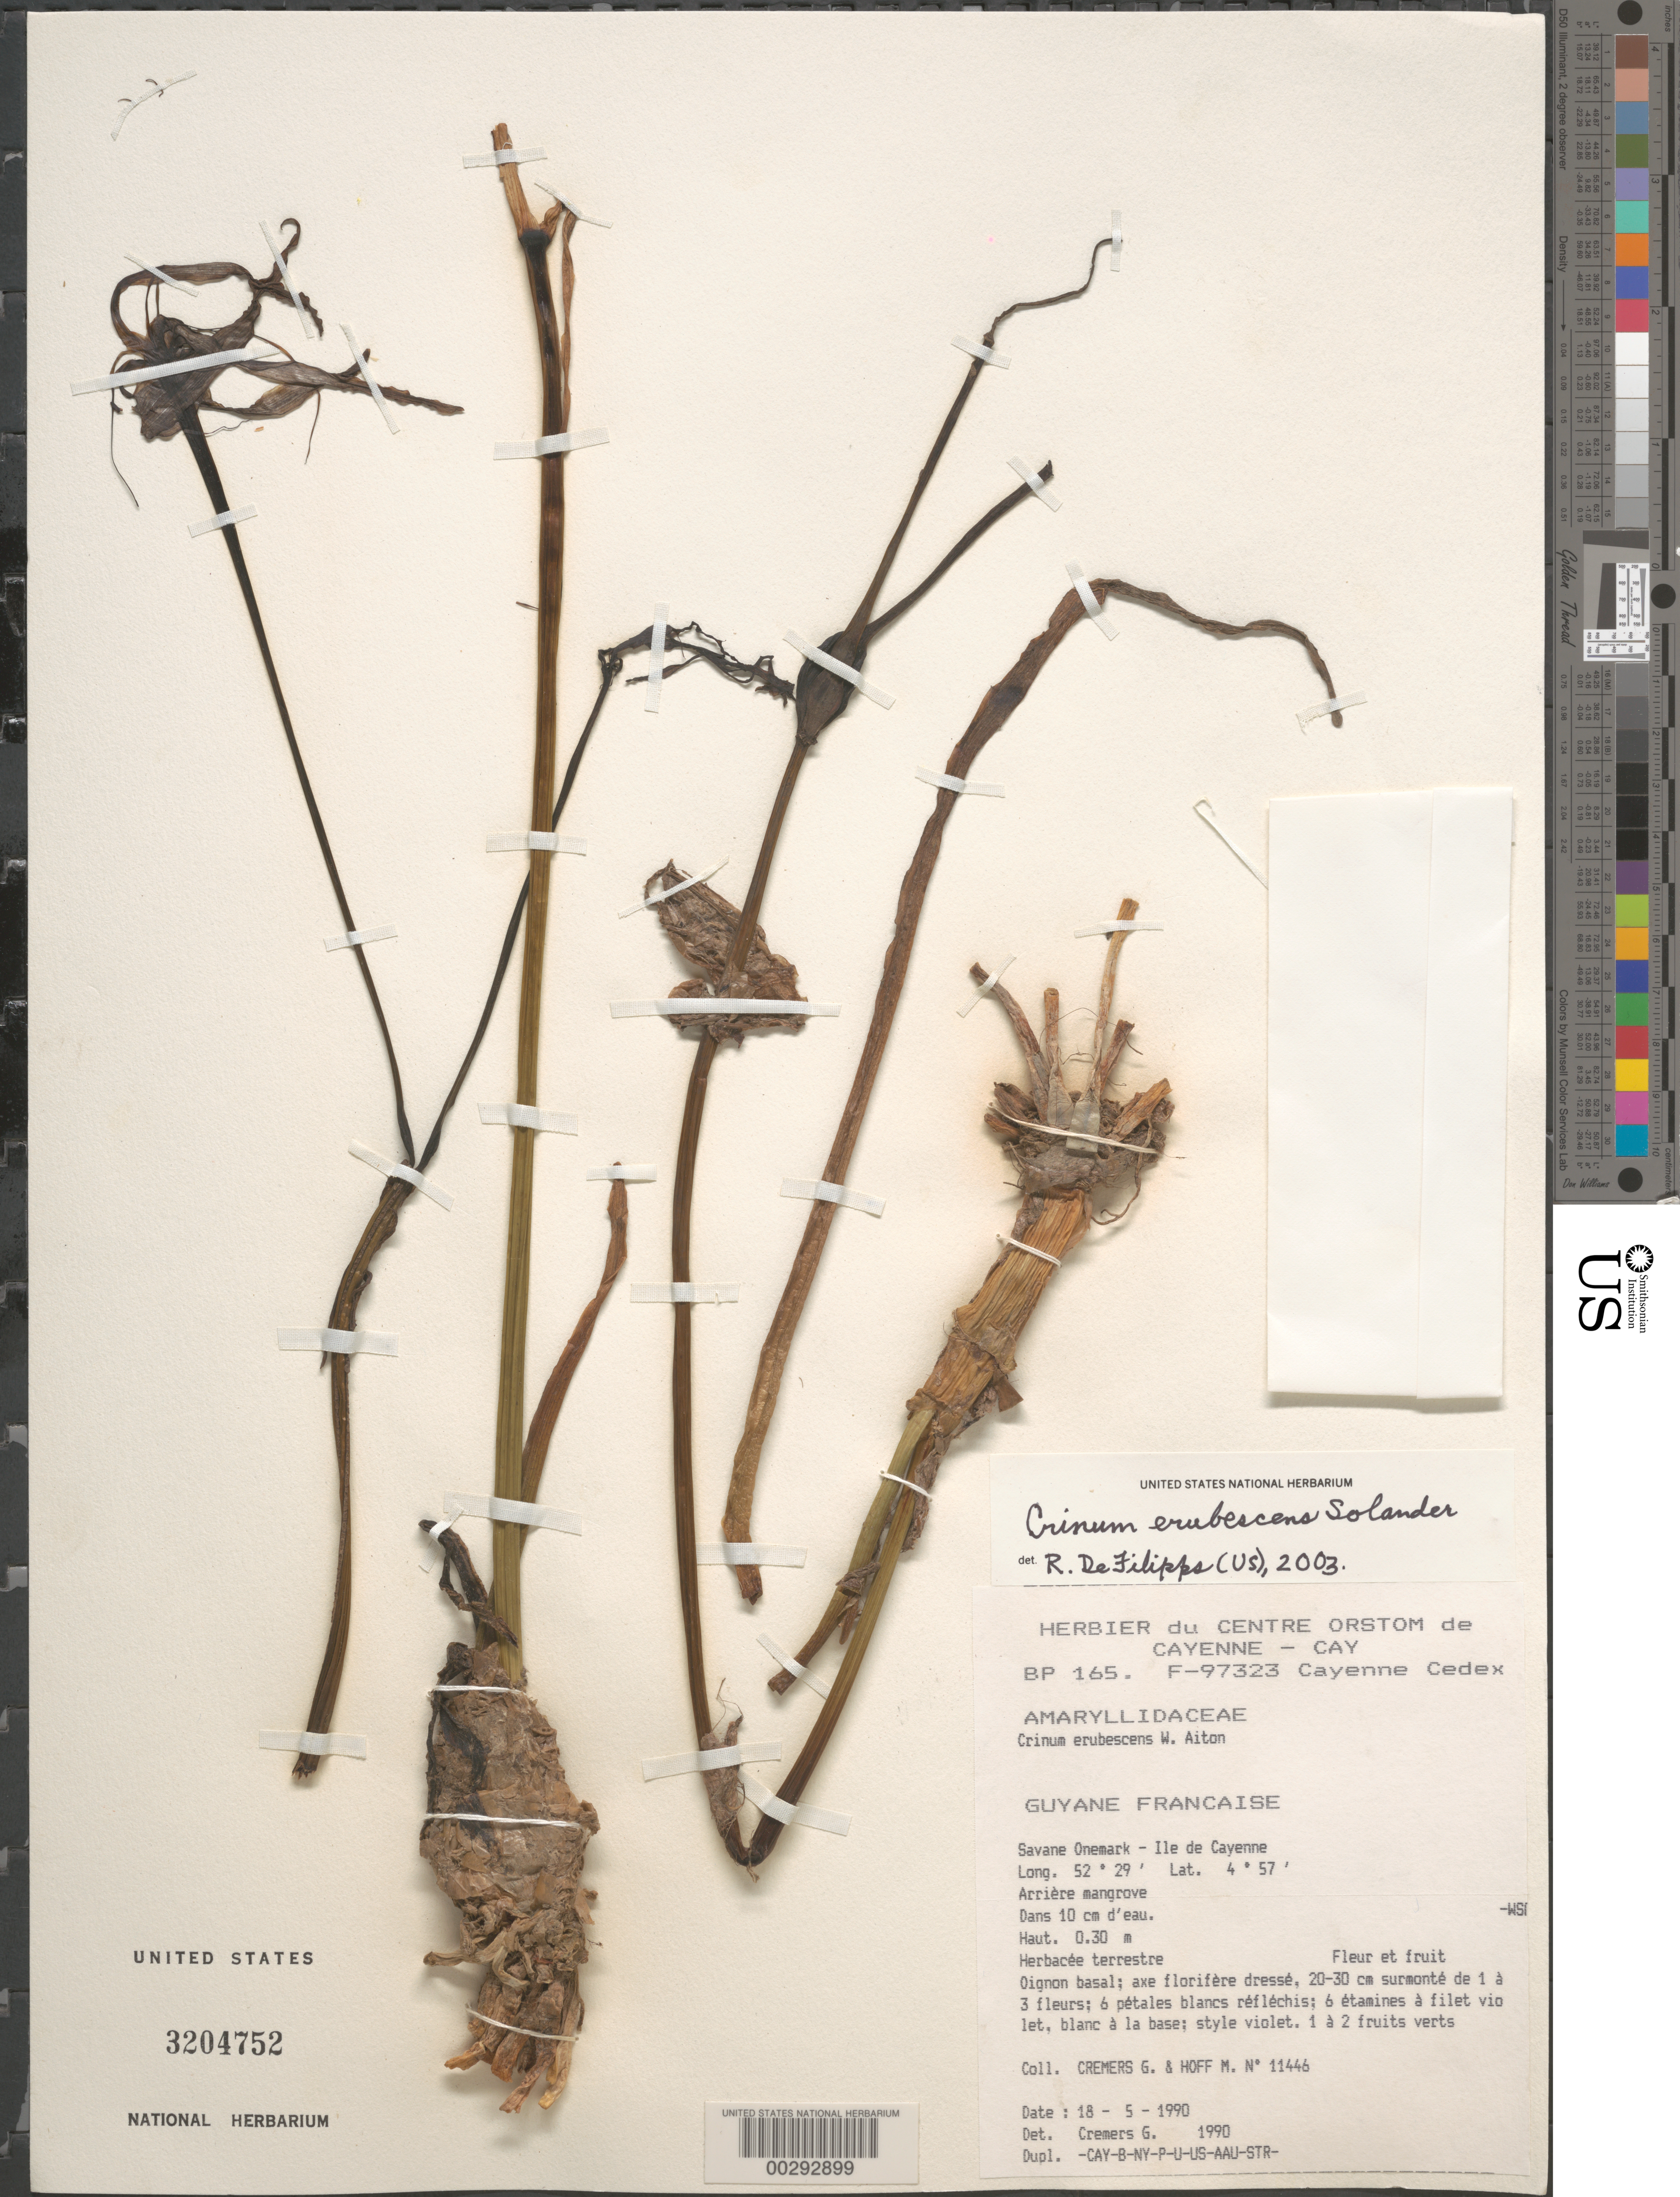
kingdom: Plantae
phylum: Tracheophyta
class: Liliopsida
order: Asparagales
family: Amaryllidaceae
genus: Crinum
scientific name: Crinum erubescens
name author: Aiton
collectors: G. Cremers & M. Hoff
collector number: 11446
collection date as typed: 18 May 1990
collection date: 1990-05-18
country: French Guiana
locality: Savane onemark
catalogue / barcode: US 3204752